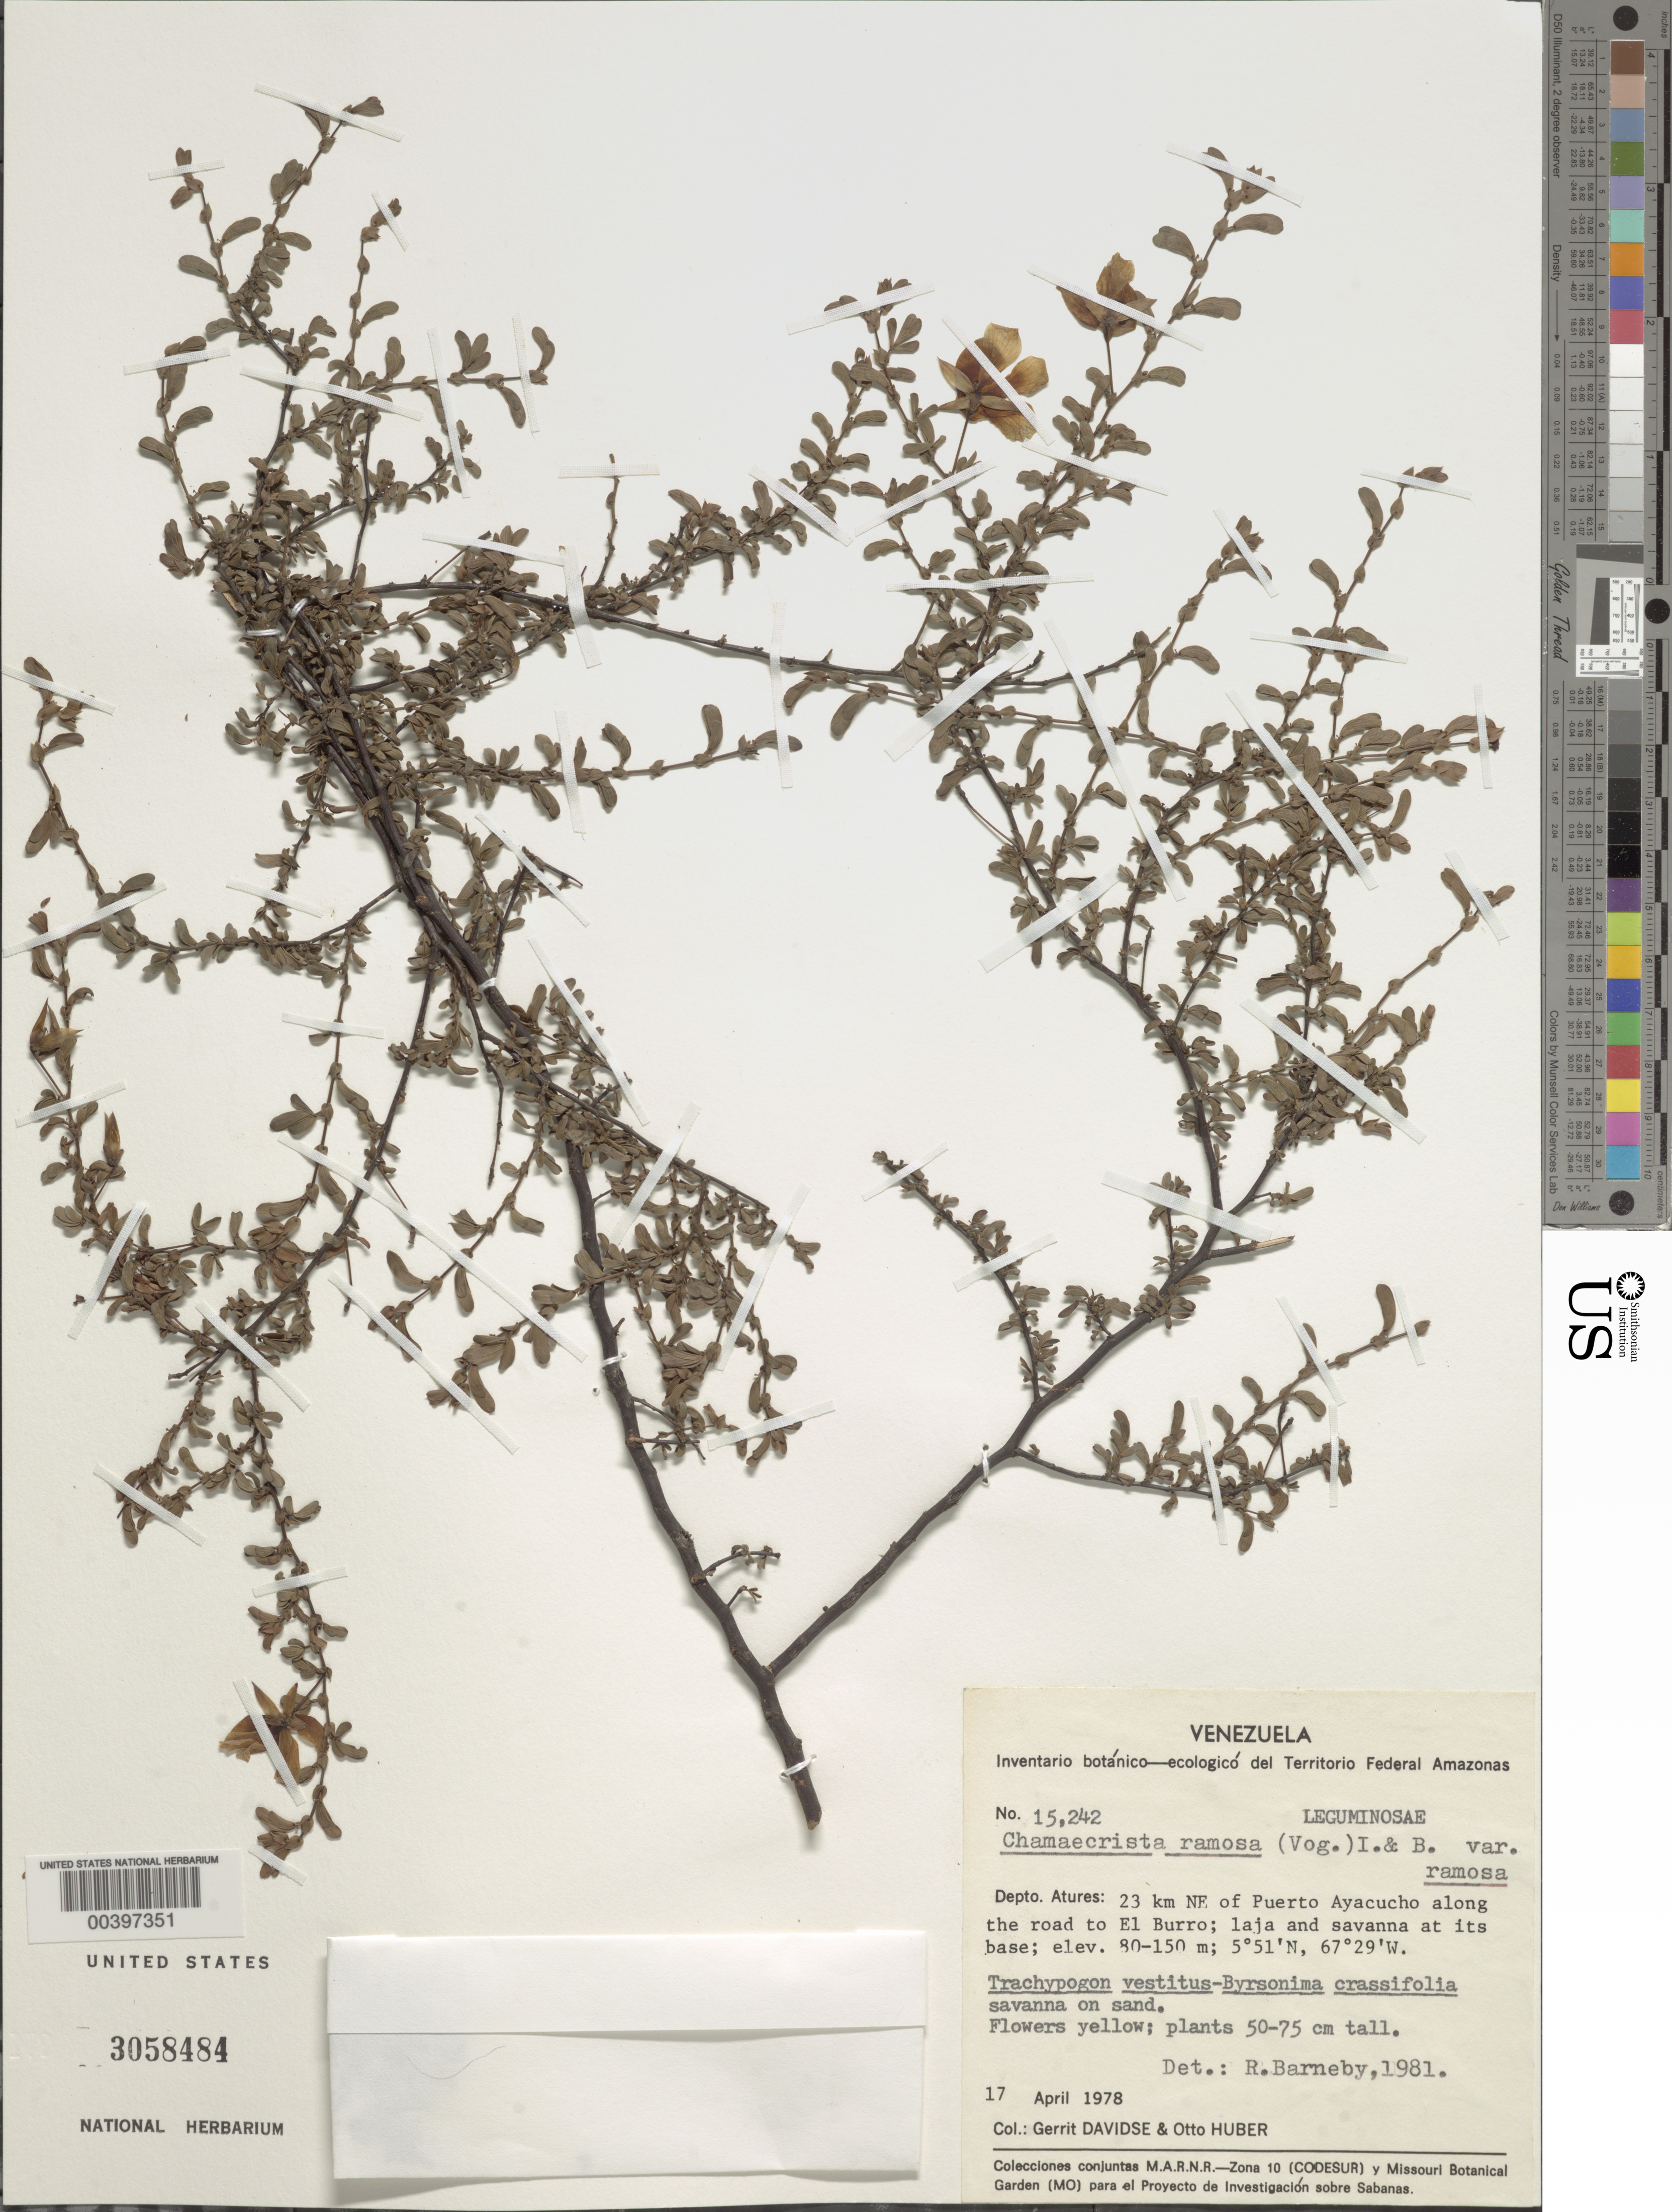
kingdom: Plantae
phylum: Tracheophyta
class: Magnoliopsida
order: Fabales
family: Fabaceae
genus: Chamaecrista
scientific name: Chamaecrista ramosa var. ramosa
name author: (Vogel) H.S. Irwin & Barneby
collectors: G. Davidse & O. Huber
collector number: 15242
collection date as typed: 17 Apr 1978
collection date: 1978-04-17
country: Venezuela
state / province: Amazonas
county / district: Atures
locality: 23 km ne of puerto ayacucho along the road to el burro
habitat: Laja and savanna at its base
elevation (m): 80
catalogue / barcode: US 3058484